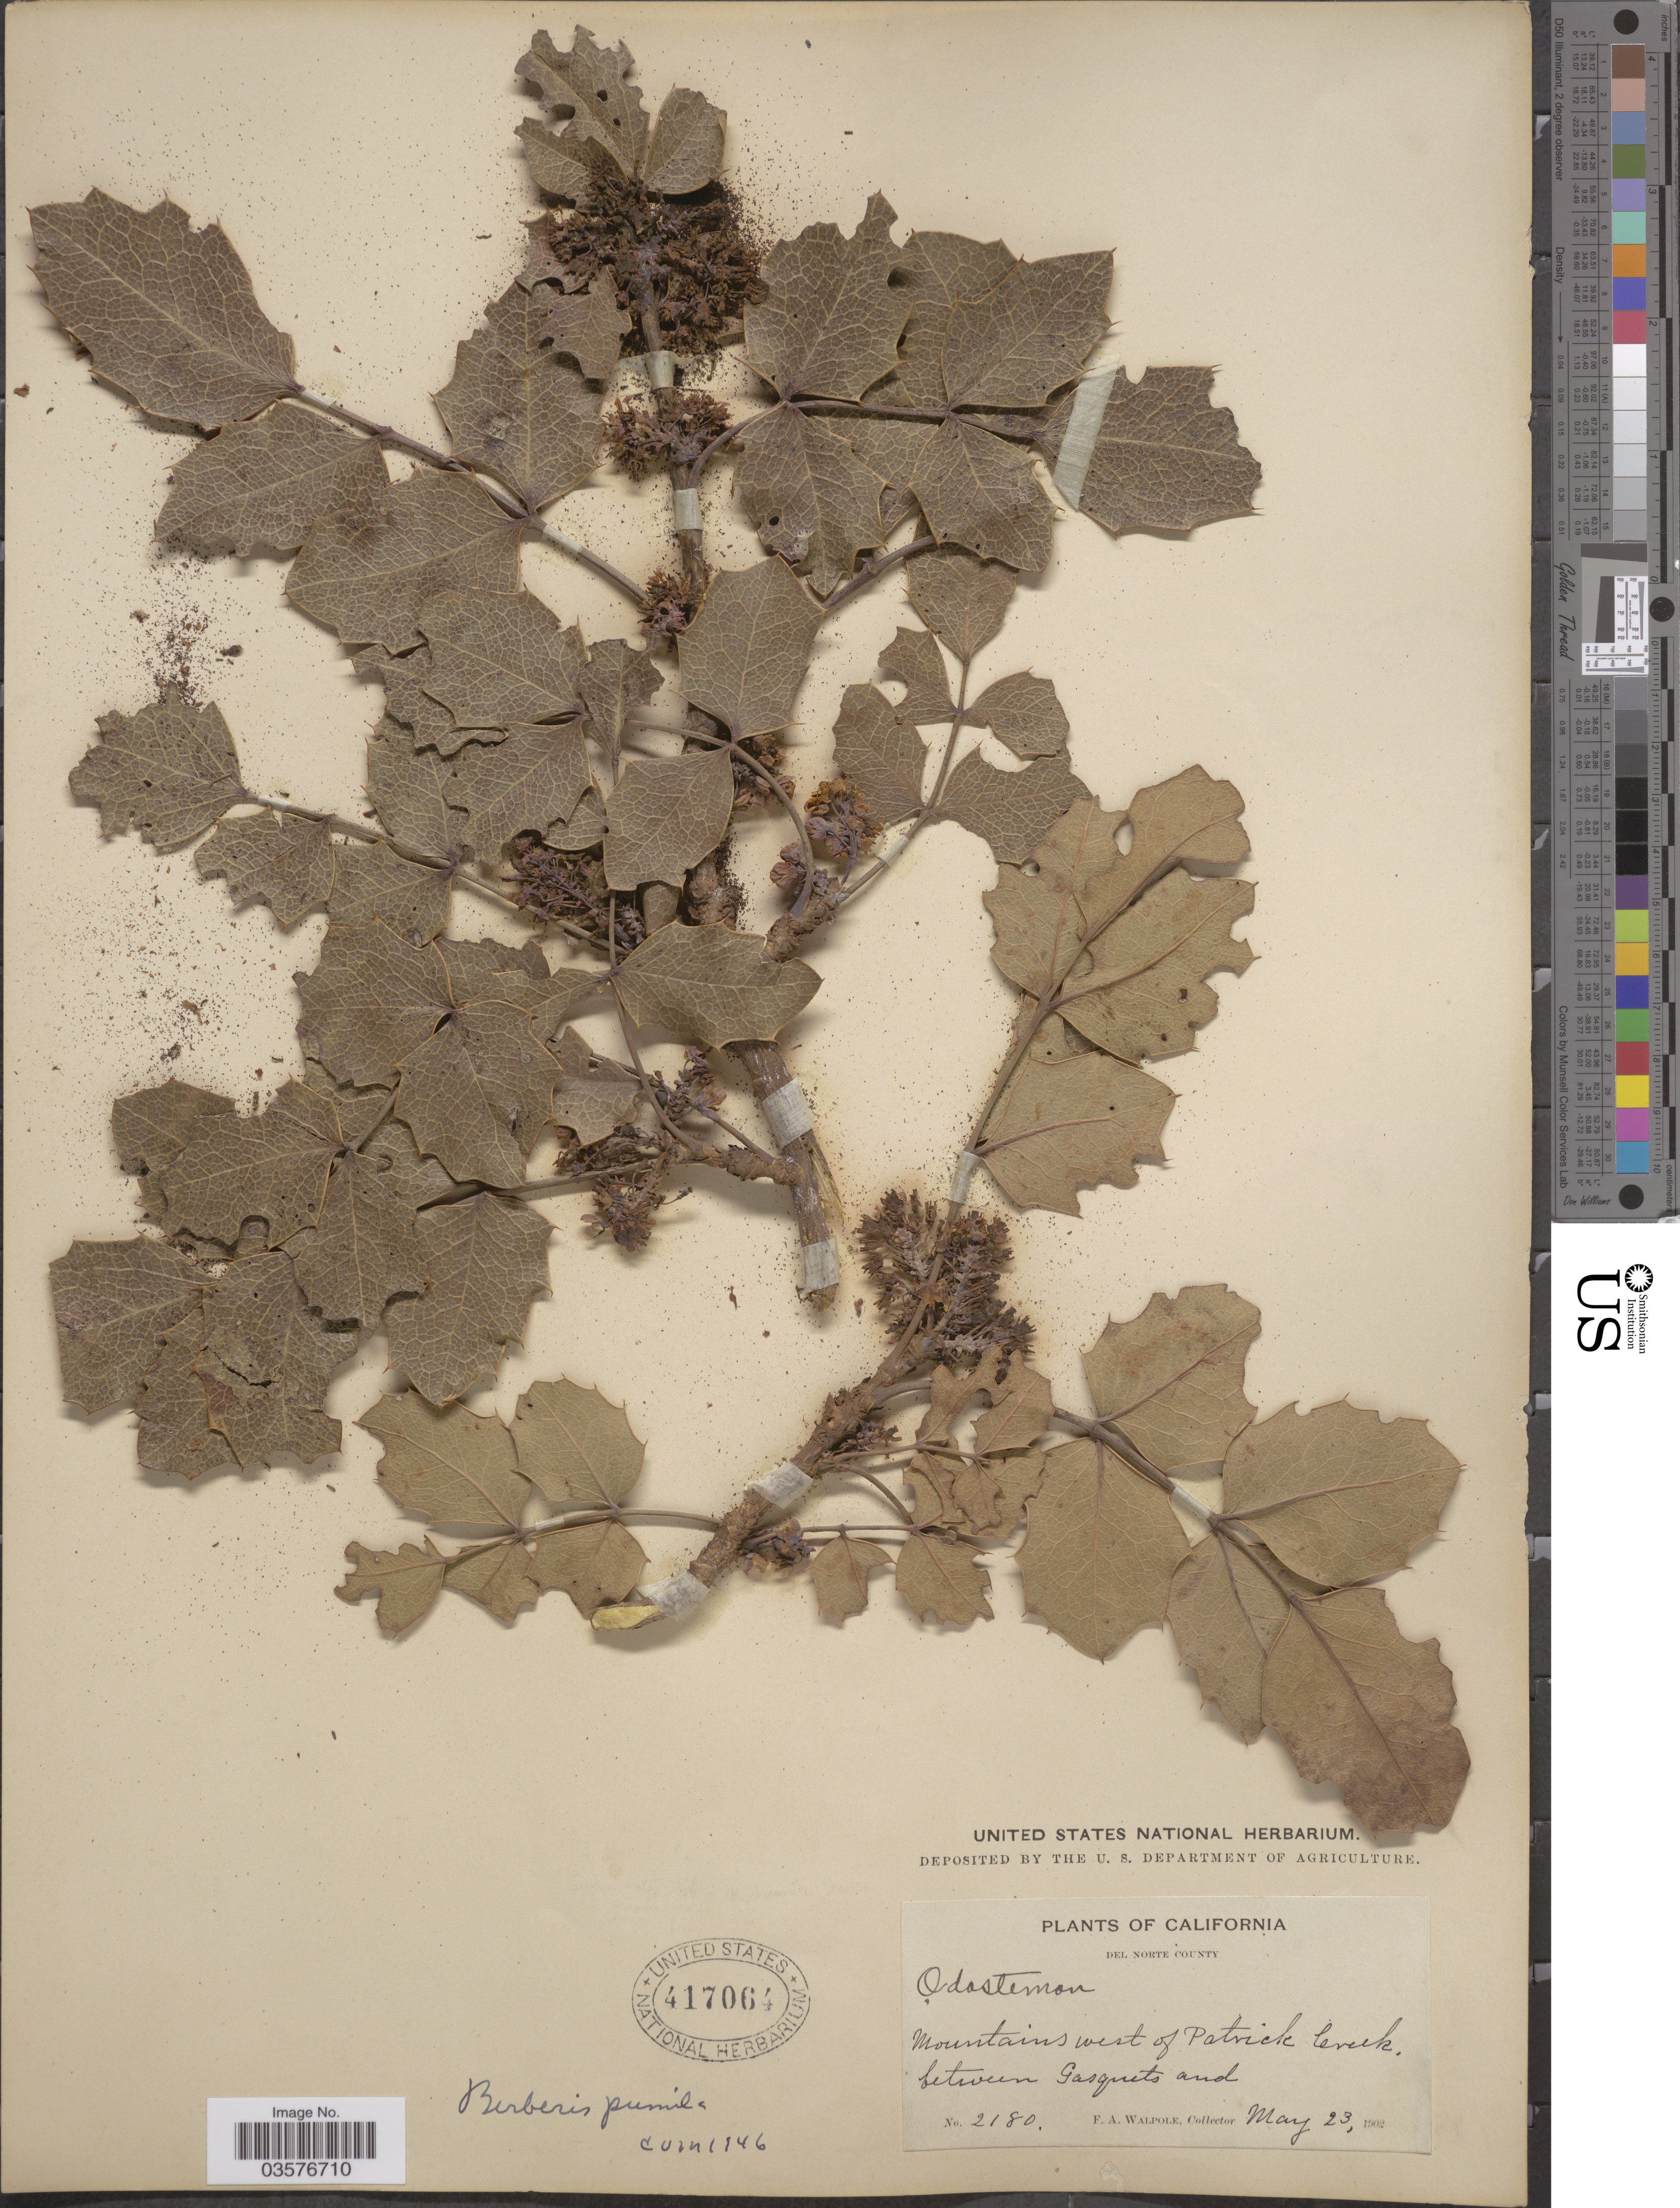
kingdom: Plantae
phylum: Tracheophyta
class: Magnoliopsida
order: Ranunculales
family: Berberidaceae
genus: Mahonia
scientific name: Mahonia pumila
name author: (Greene) Fedde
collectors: F. Walpole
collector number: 2180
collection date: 1902-05-23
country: United States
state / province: California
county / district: Del Norte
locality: Del Norte County. Mountains west of Patrick Creek, between Gasquets and.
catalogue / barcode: US 417064